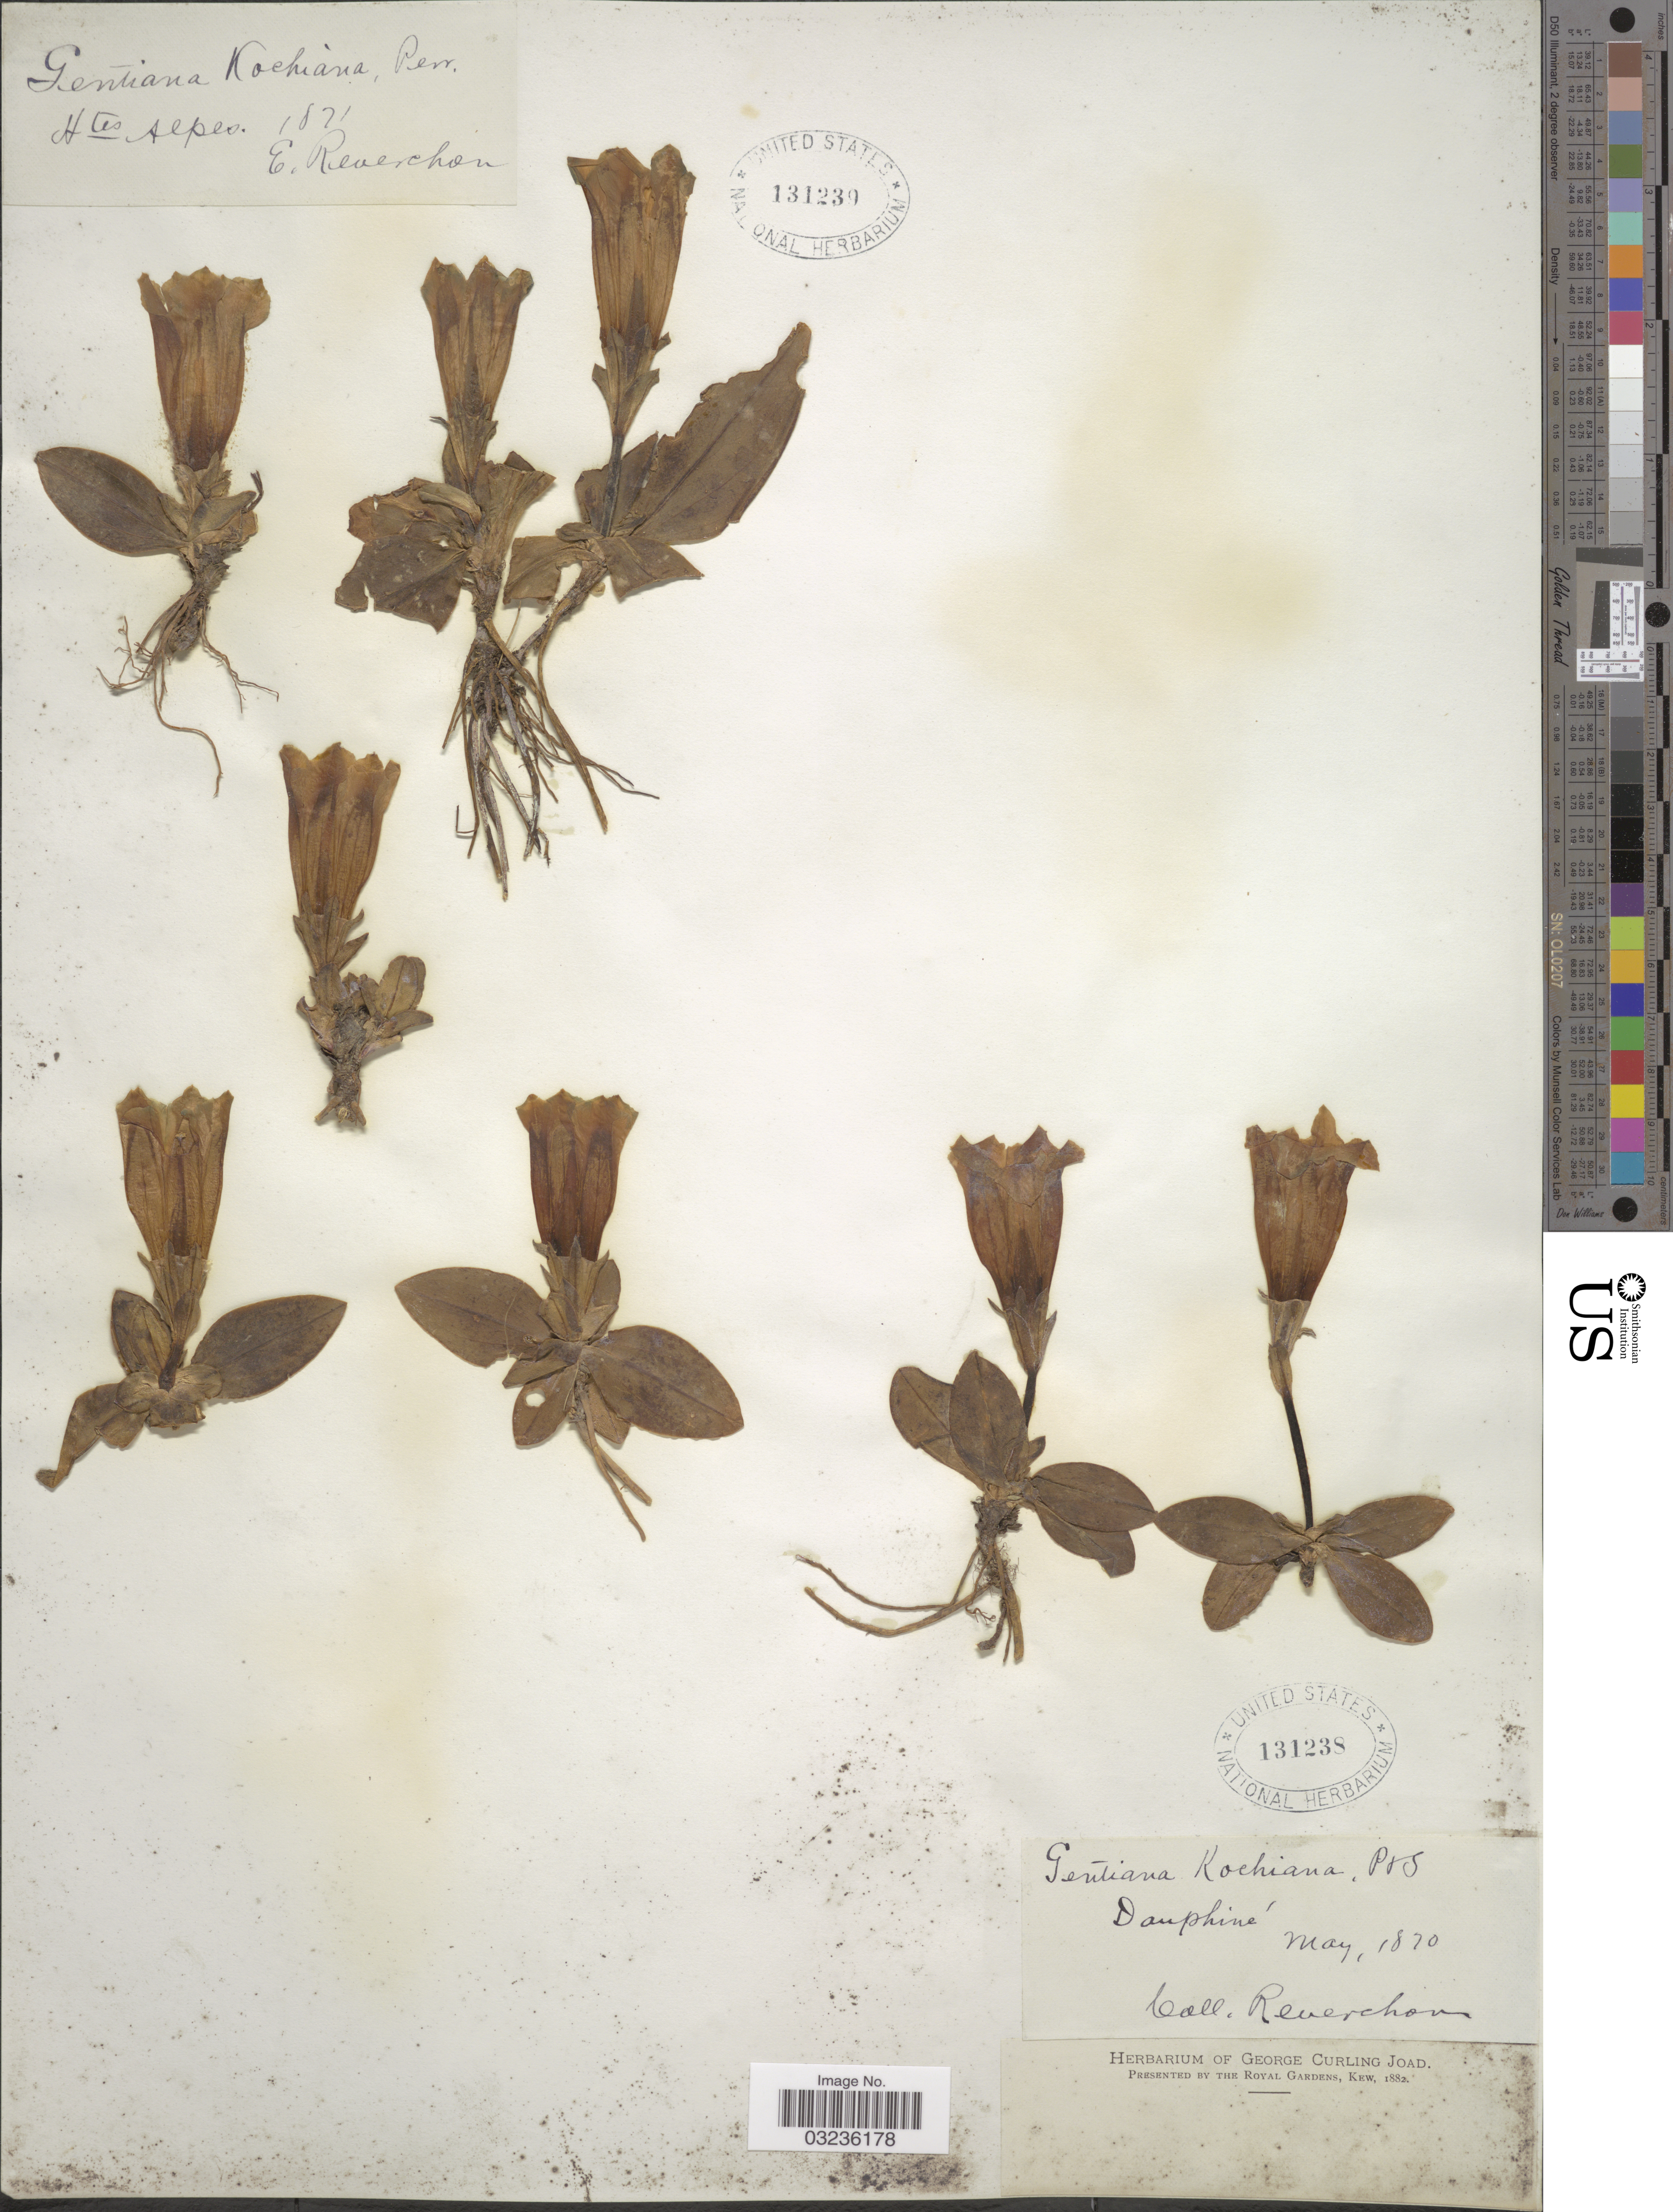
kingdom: Plantae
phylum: Tracheophyta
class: Magnoliopsida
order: Gentianales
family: Gentianaceae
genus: Gentiana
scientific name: Gentiana kochiana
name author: Perr. & Songeon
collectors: -. Reverchon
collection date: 1870-05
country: France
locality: Dauphine.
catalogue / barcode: US 131238